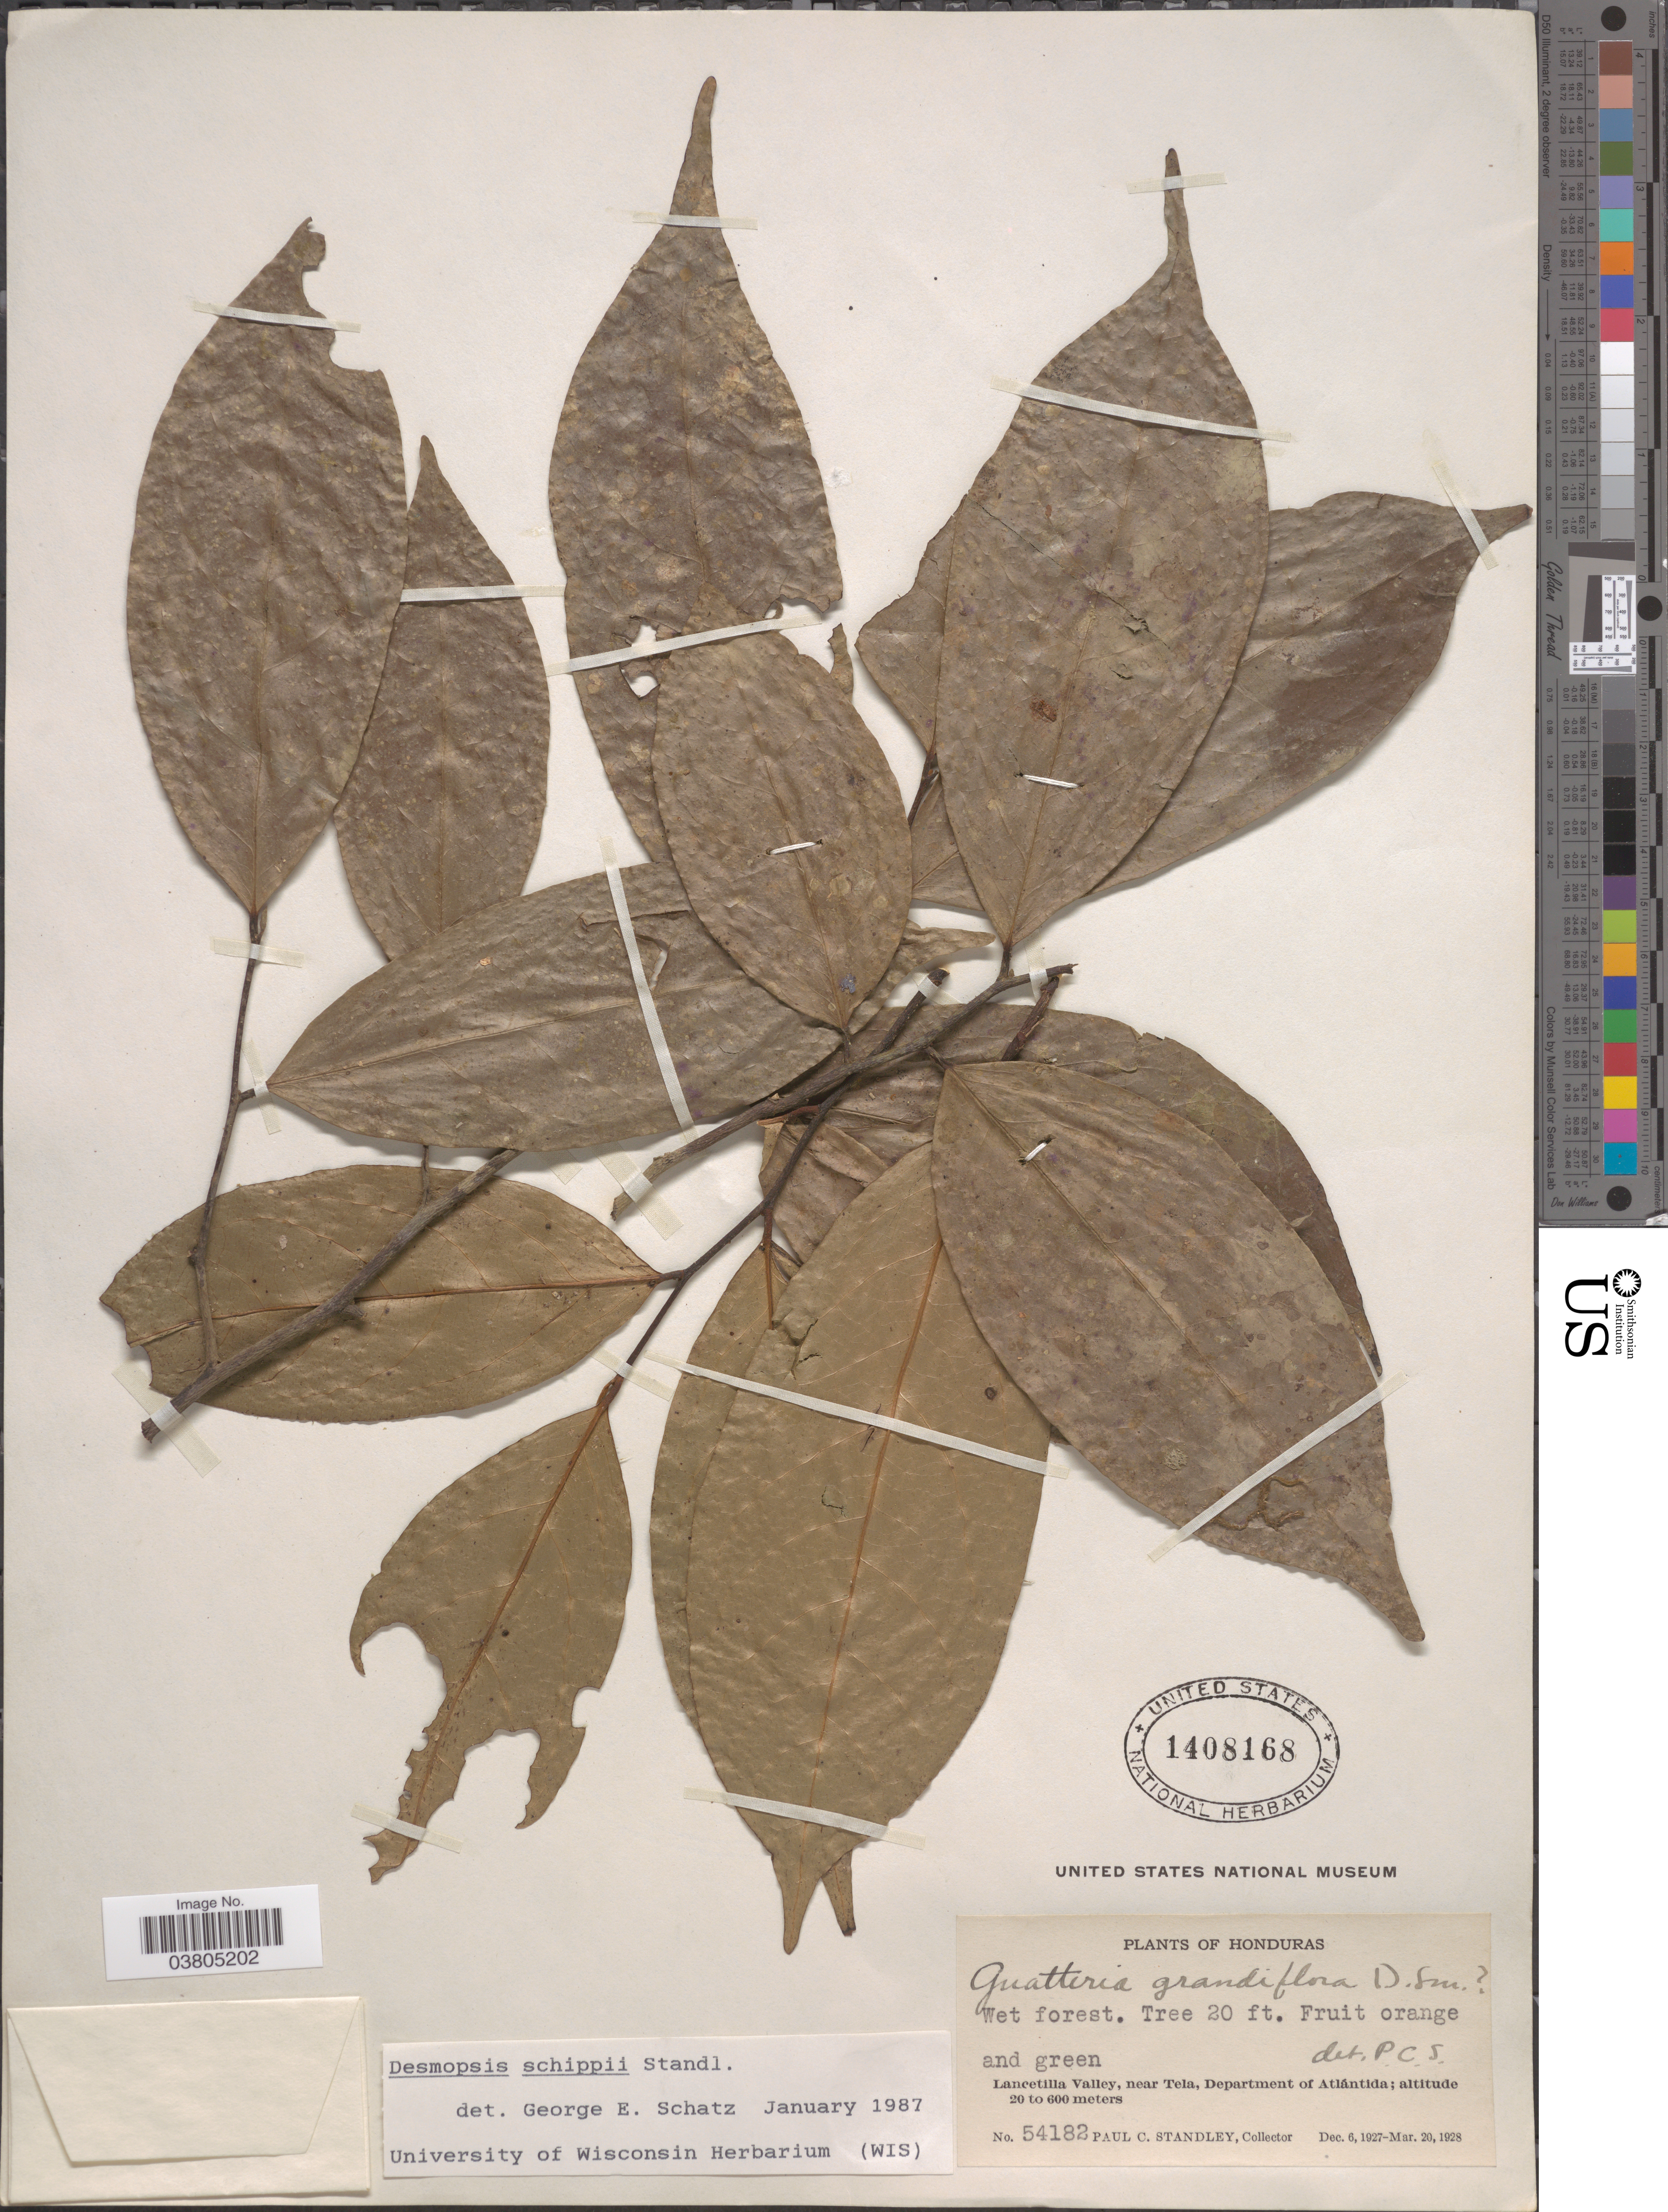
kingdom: Plantae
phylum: Tracheophyta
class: Magnoliopsida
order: Magnoliales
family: Annonaceae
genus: Desmopsis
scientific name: Desmopsis schippii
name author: Standl.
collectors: P. C. Standley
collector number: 54182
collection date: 1927-12-06/1928-03-20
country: Honduras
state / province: Atlantida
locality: Lancetilla Valley, near Tela, Department of Atlántida.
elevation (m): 20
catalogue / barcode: US 1408168